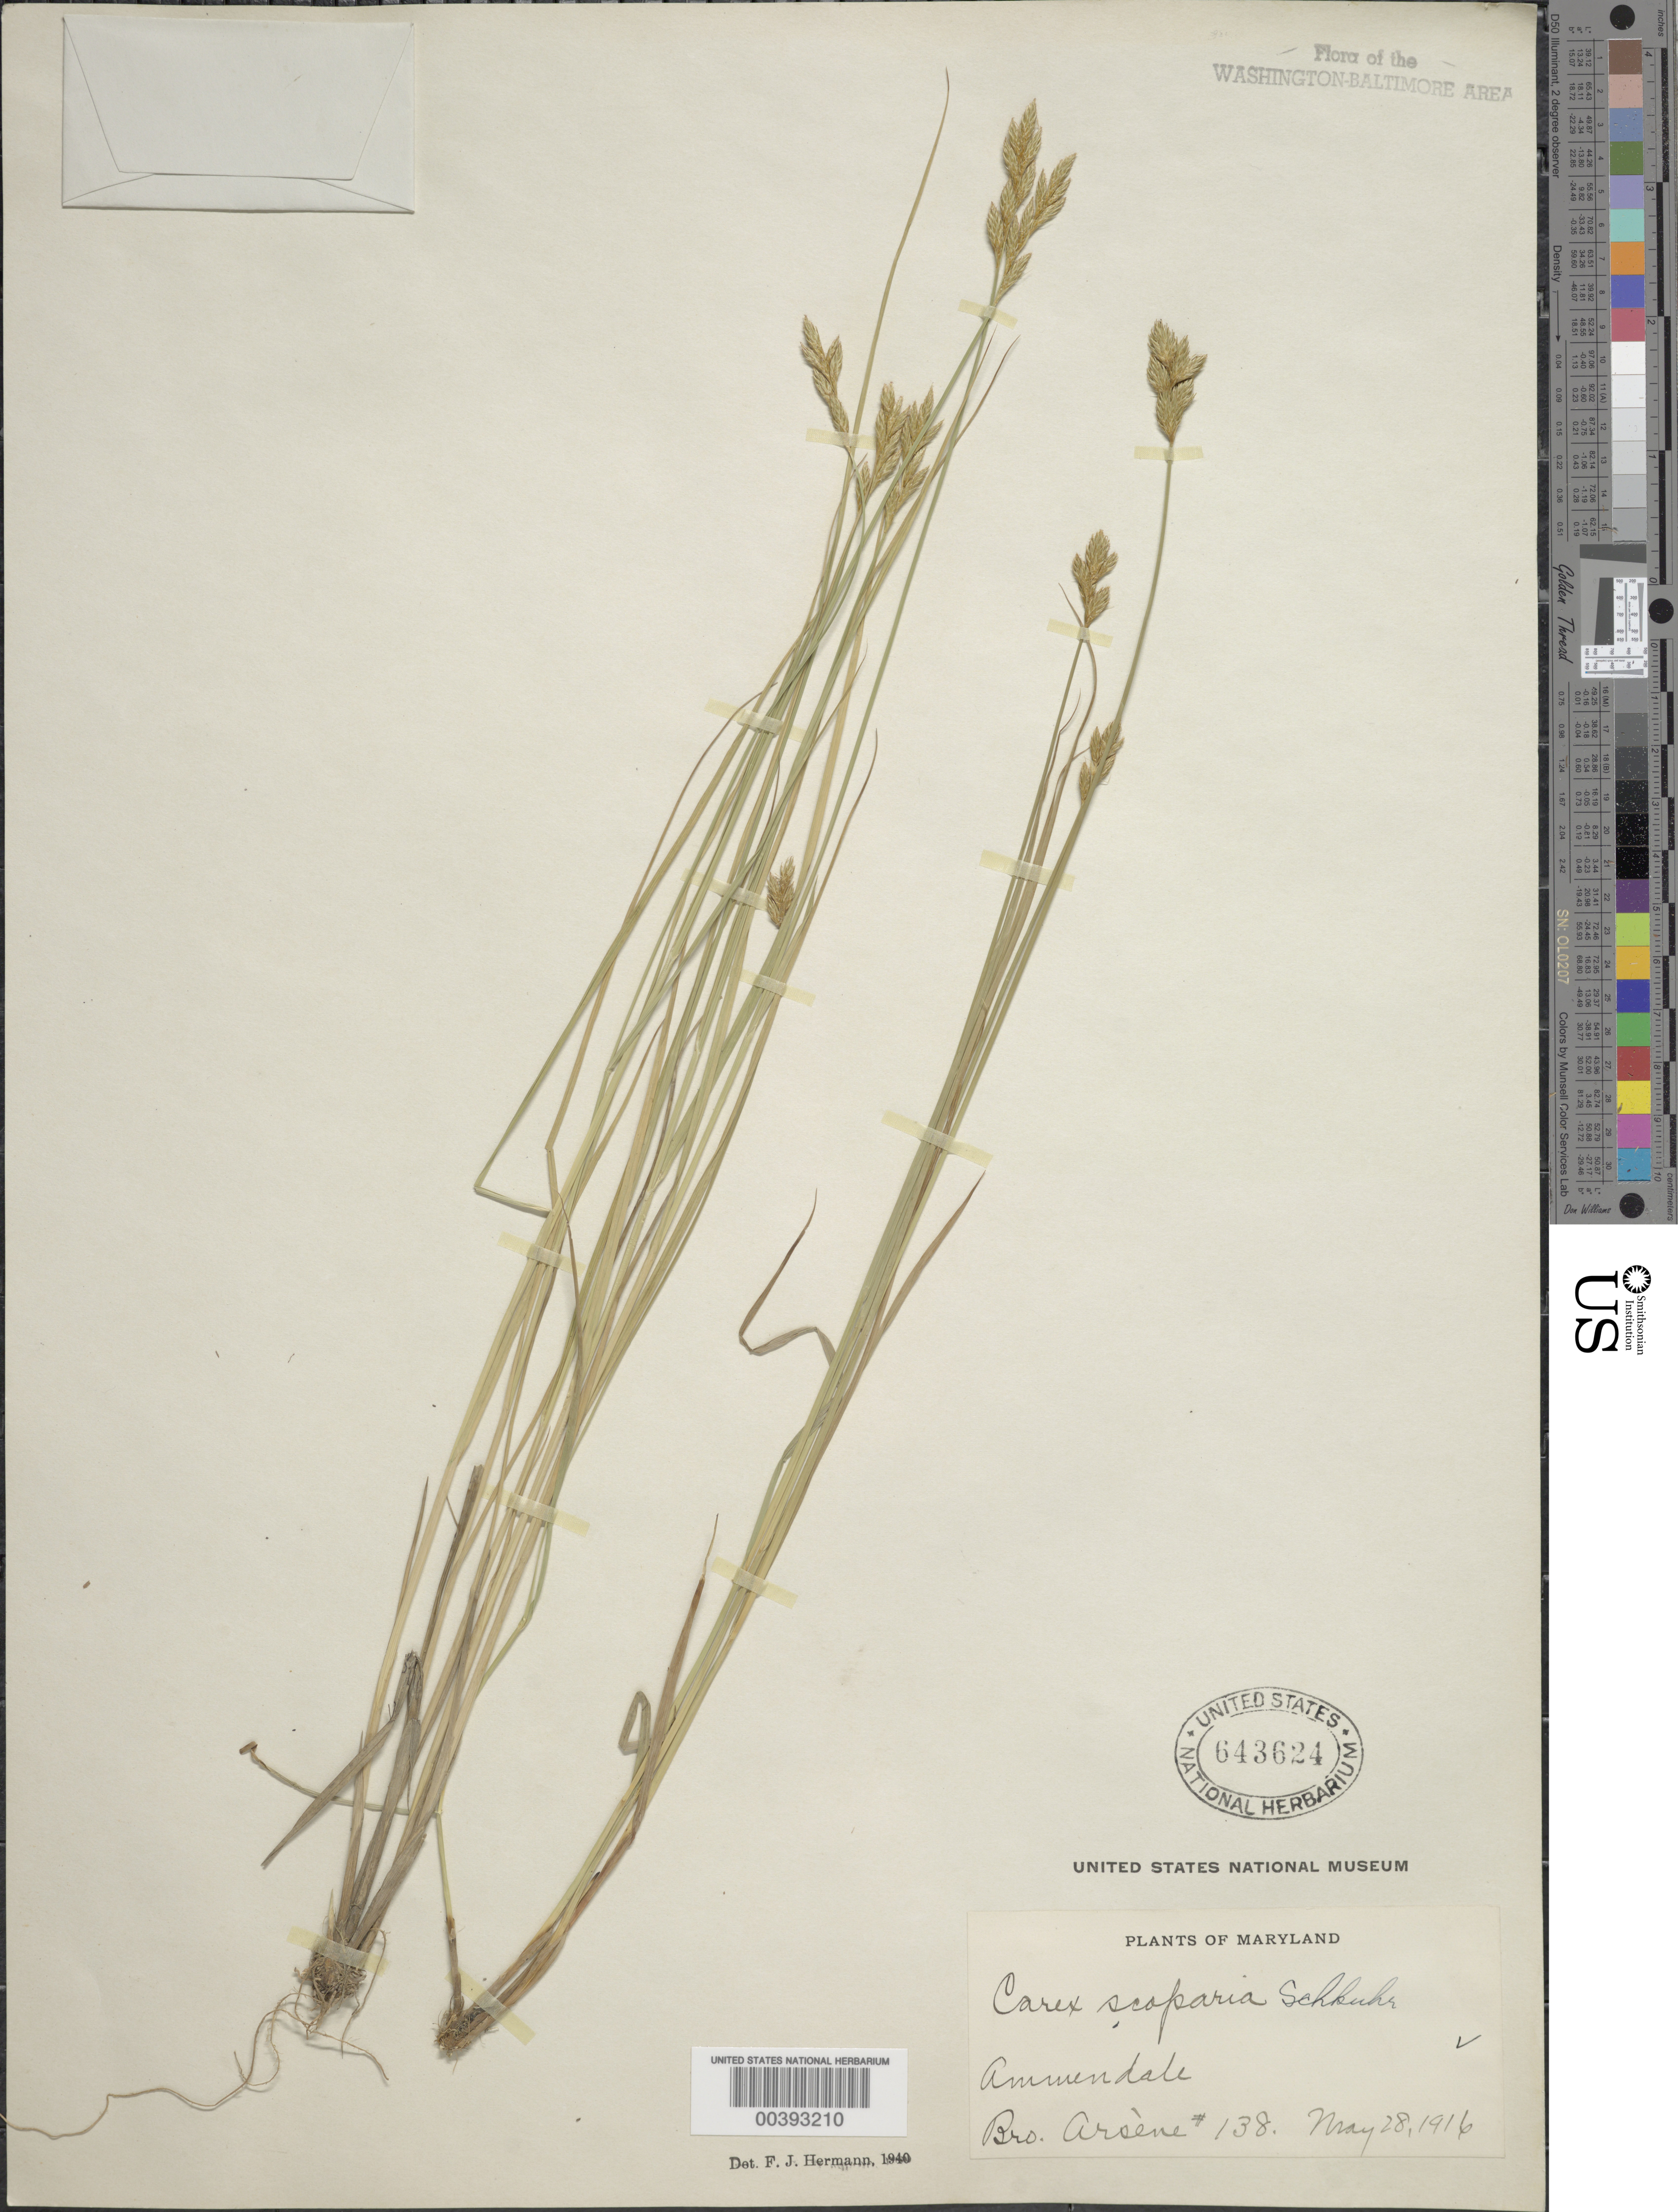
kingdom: Plantae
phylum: Tracheophyta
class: Liliopsida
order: Poales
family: Cyperaceae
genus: Carex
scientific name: Carex scoparia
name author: Schkuhr ex Willd.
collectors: Bro. G. Arsène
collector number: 138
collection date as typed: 28 May 1916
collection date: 1916-05-28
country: United States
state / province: Maryland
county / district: Prince George's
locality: Ammendale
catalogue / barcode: US 643624